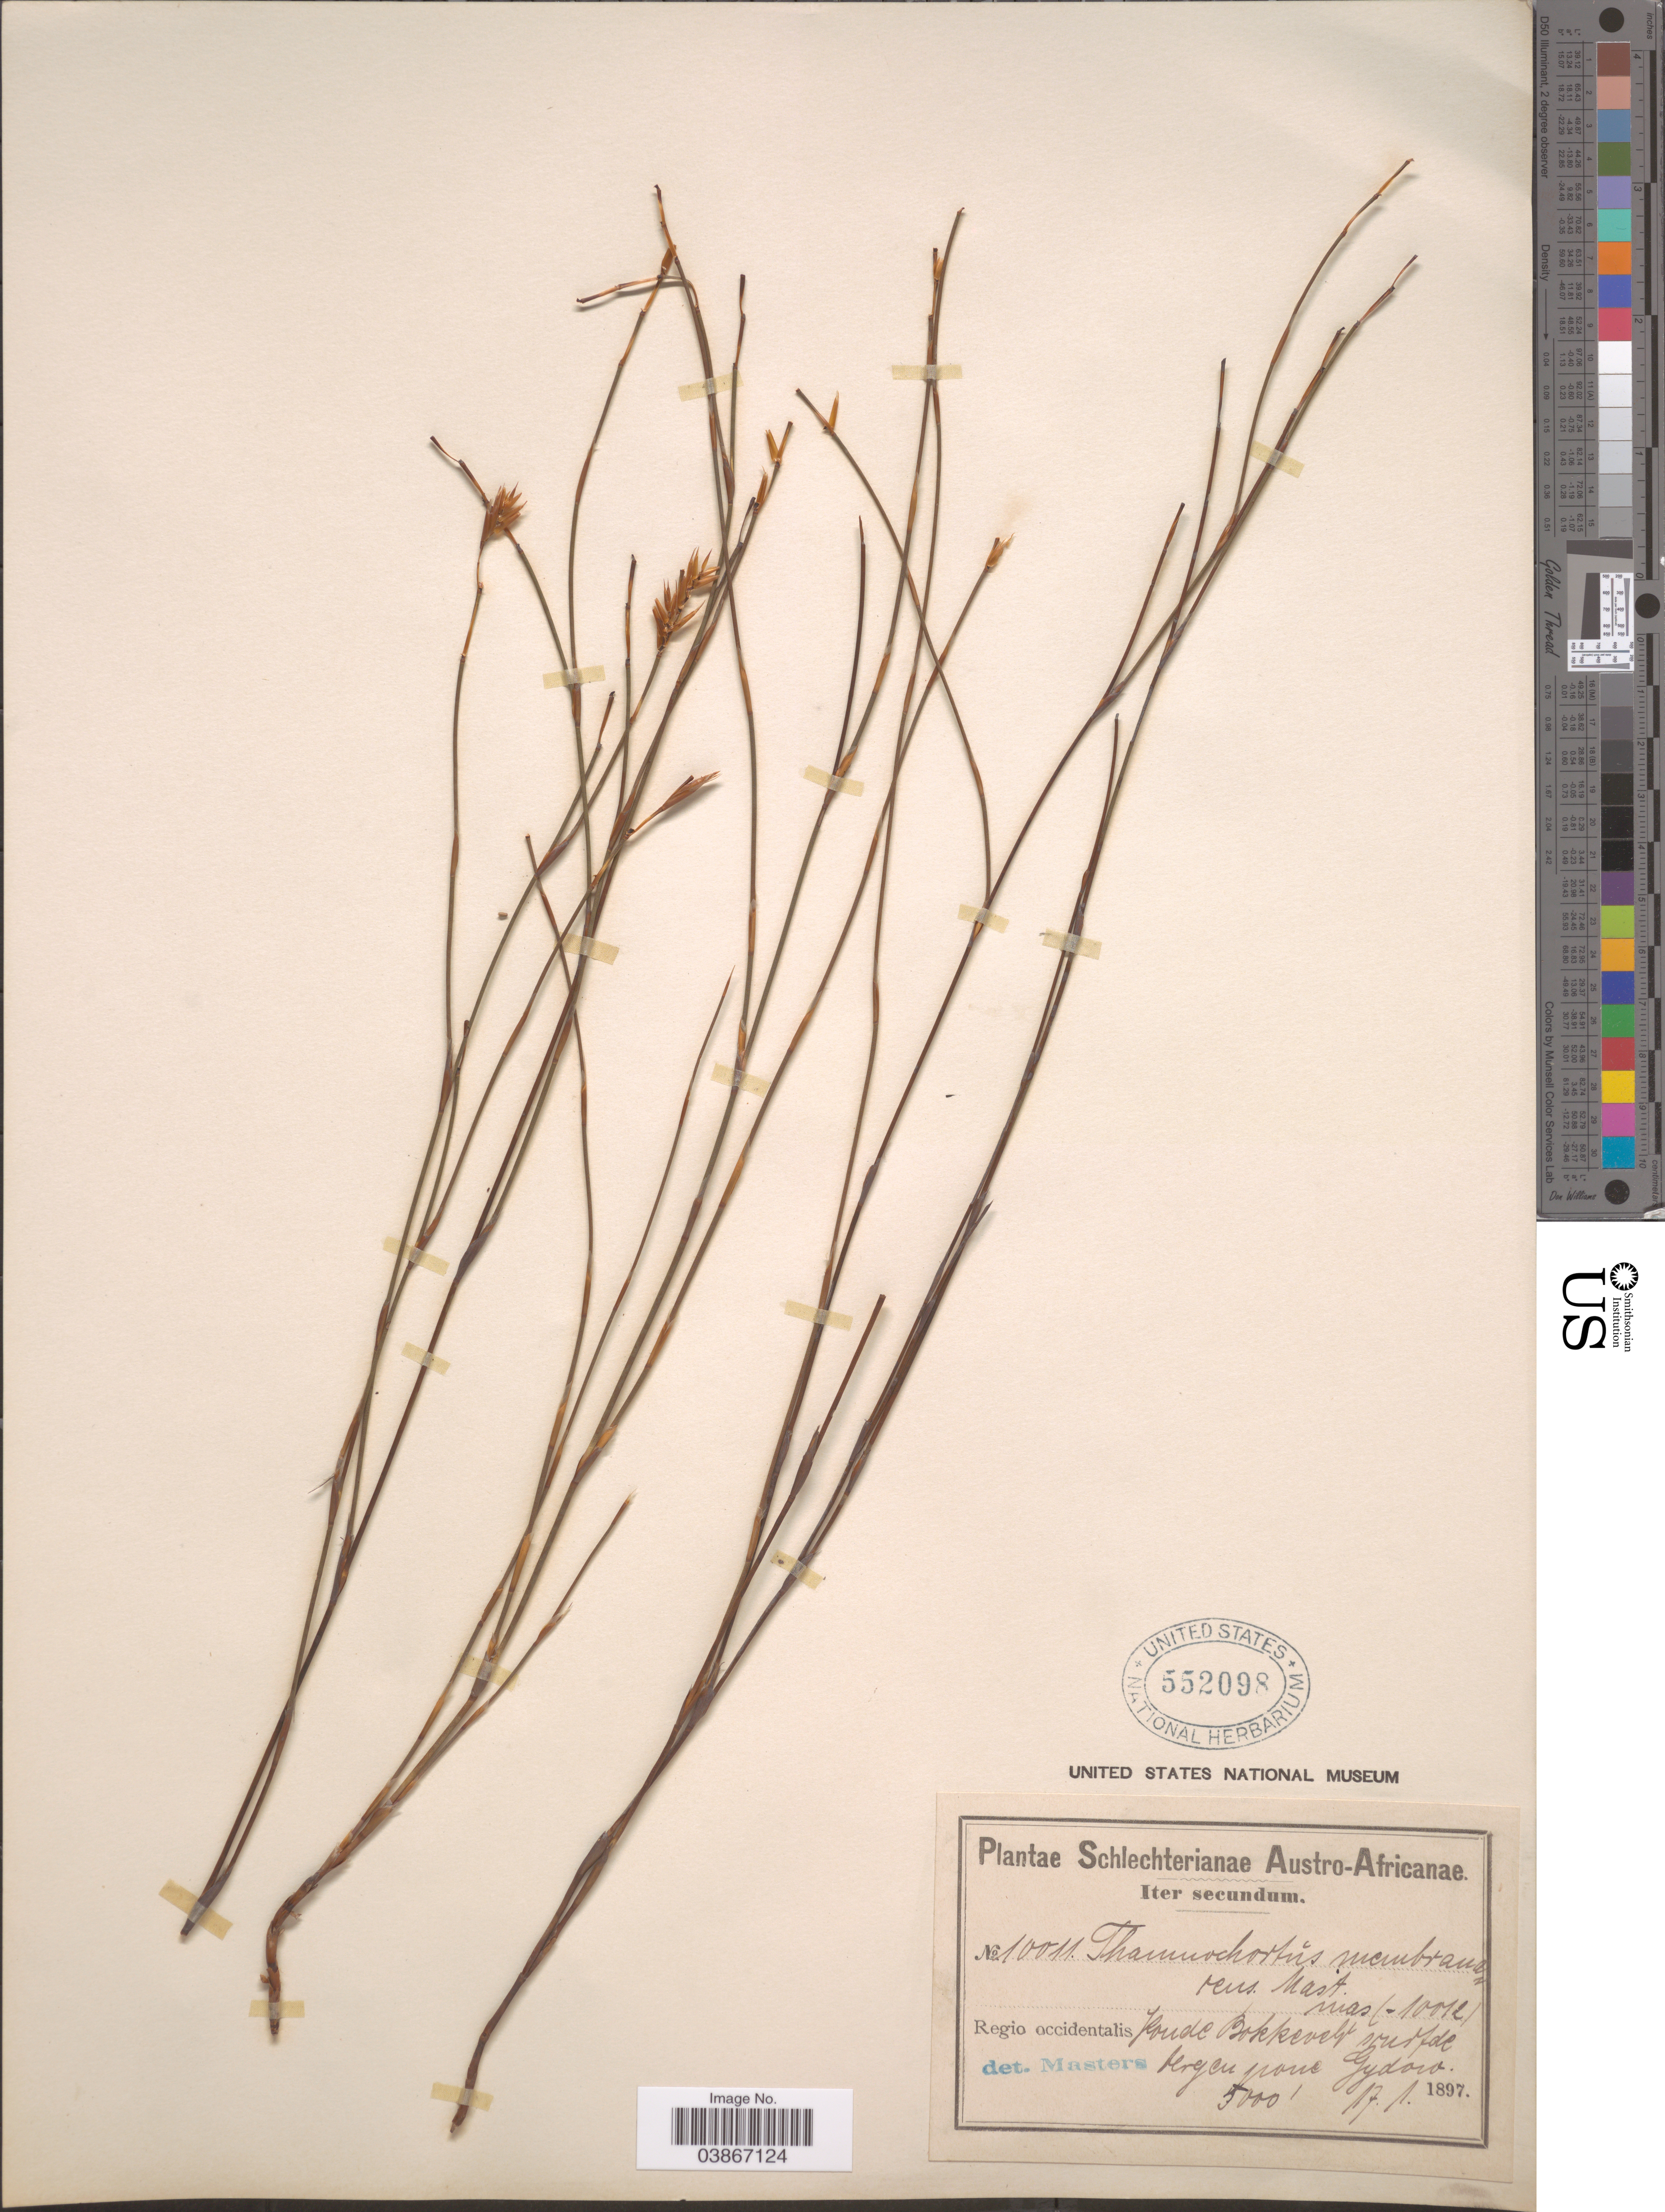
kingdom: Plantae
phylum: Tracheophyta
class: Liliopsida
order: Poales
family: Restionaceae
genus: Thamnochortus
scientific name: Thamnochortus membranaceus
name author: Mast.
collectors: Schlechter, --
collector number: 10011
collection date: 1897-01-17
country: South Africa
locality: Austro-Africanae. Regio occidentalis Koude Bokkeveld bergen pone Gydow.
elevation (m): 1524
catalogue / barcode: US 552098